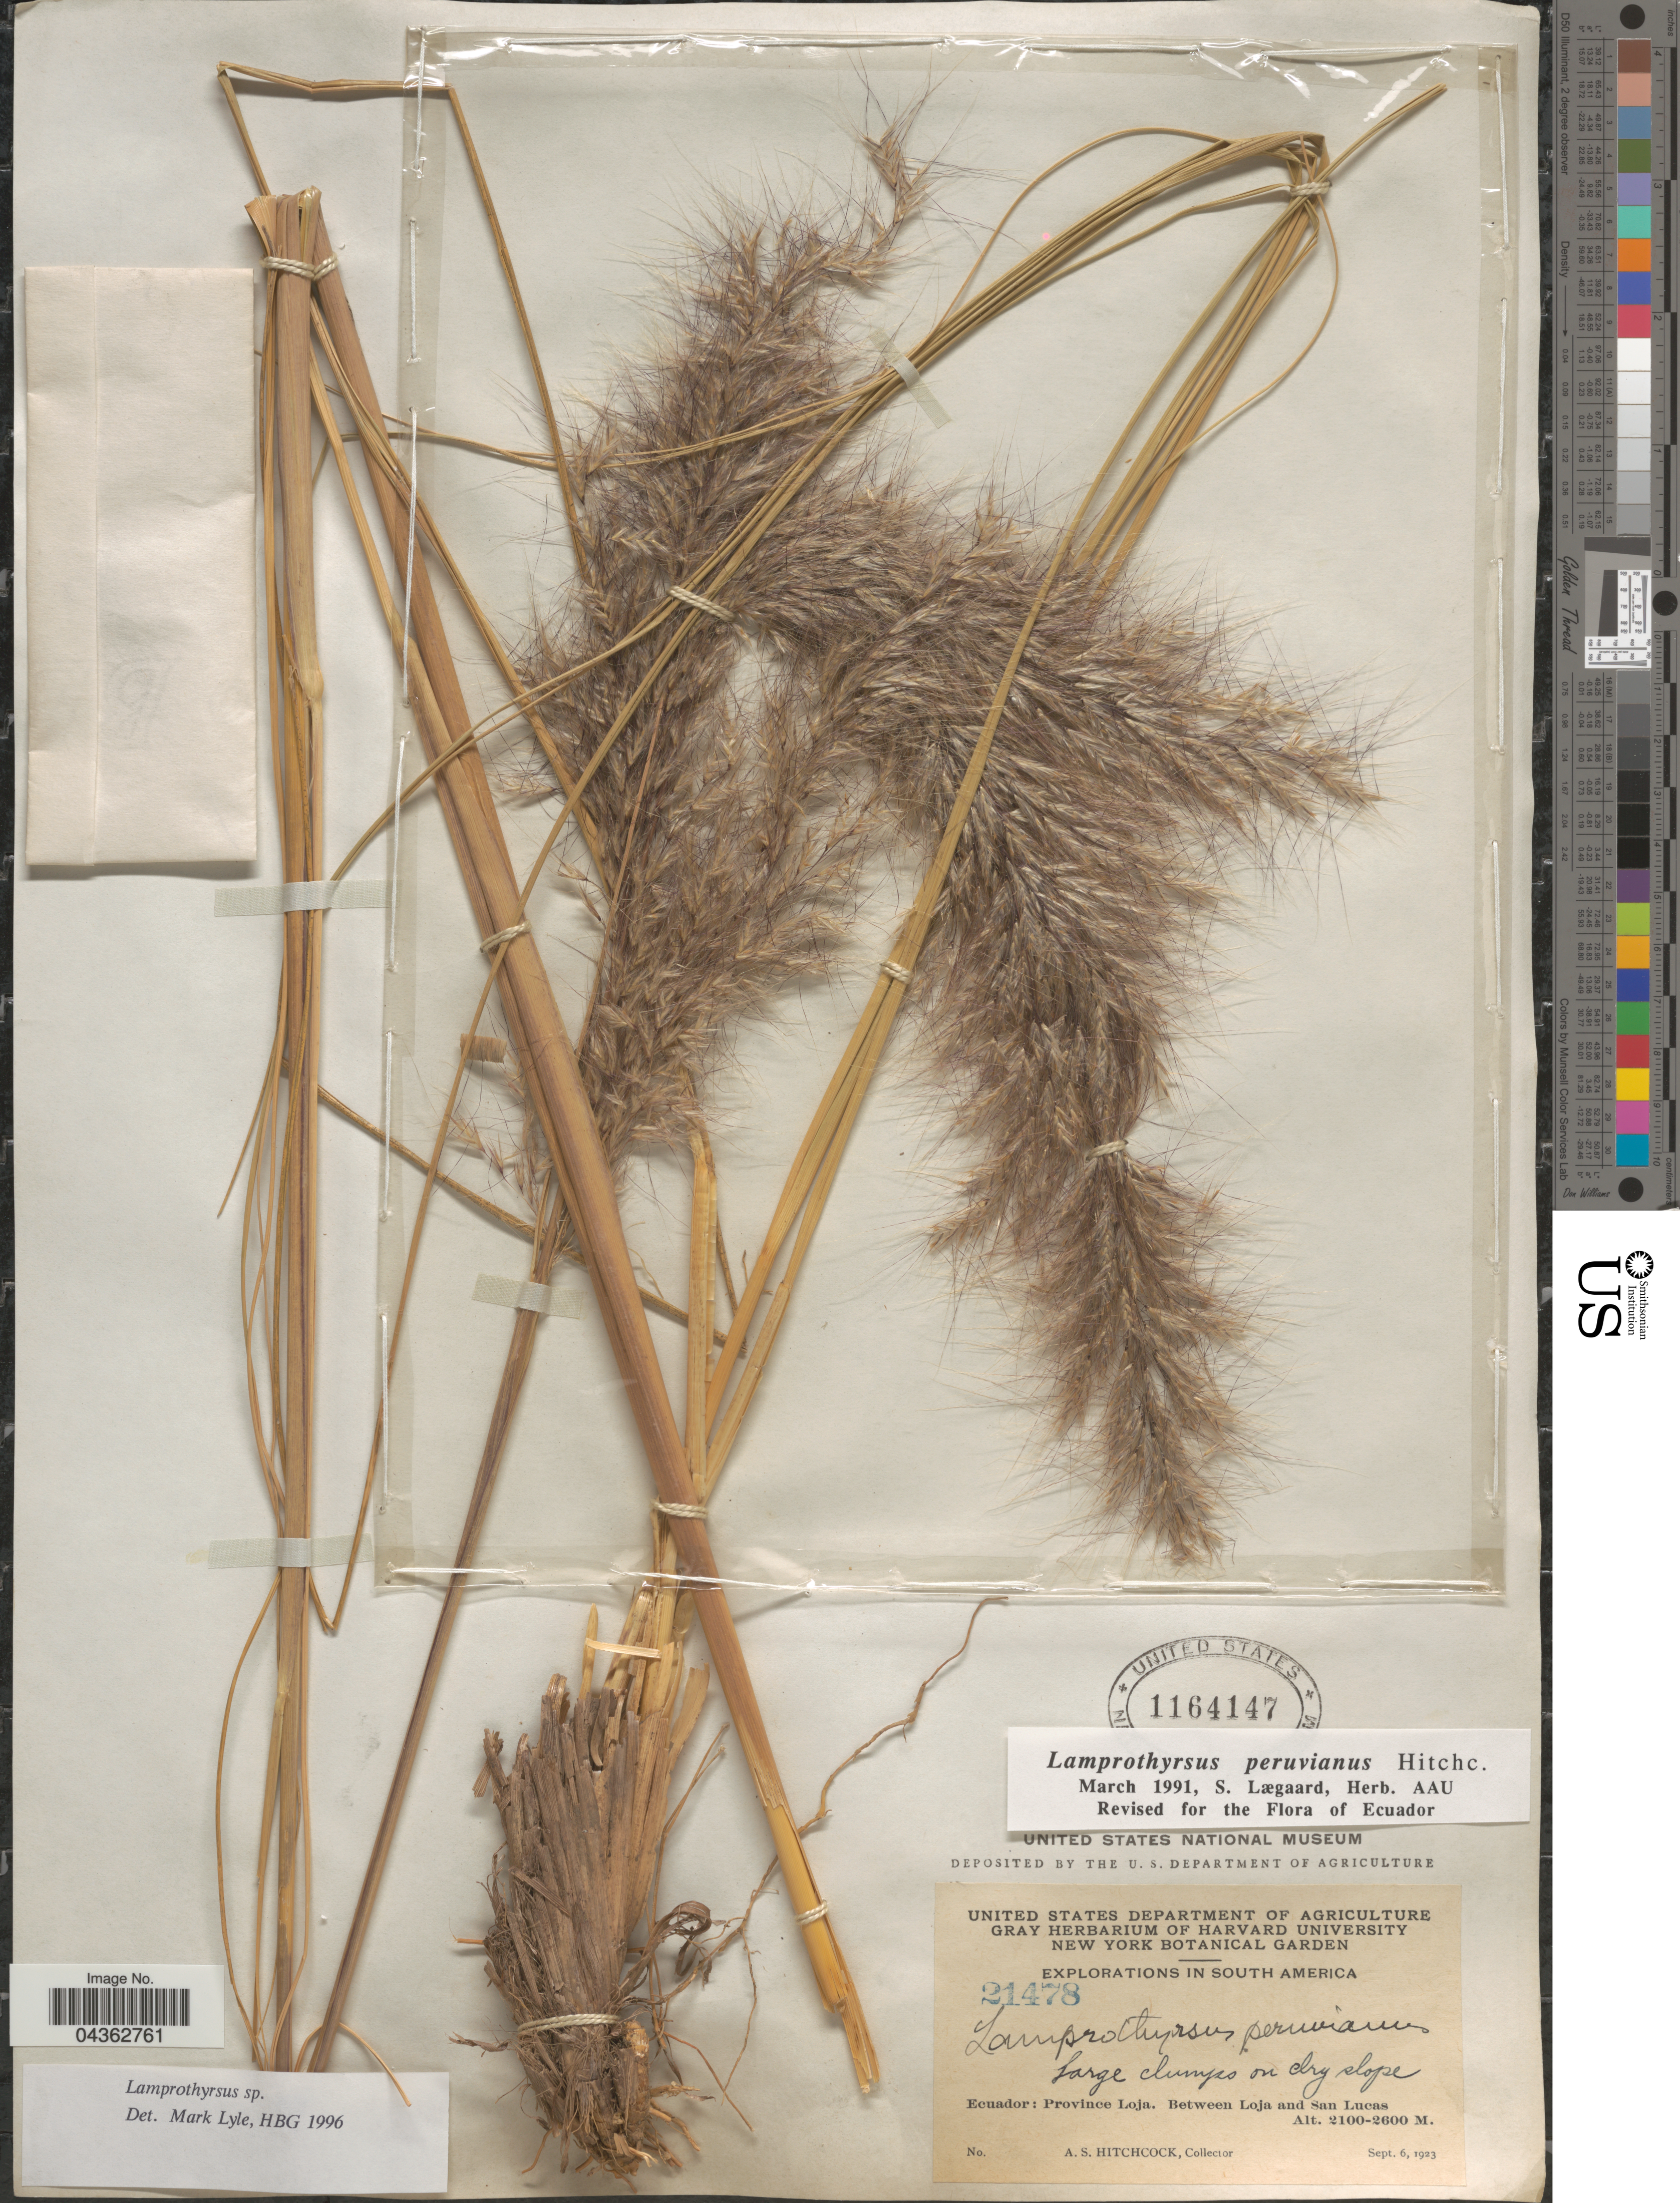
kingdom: Plantae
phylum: Tracheophyta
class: Liliopsida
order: Poales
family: Poaceae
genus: Cortaderia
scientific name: Cortaderia peruviana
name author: (Hitchc.) N.P. Barker & H.P. Linder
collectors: A. S. Hitchcock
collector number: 21478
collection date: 1923-09-06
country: Ecuador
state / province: Loja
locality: Explorations in South America. Between Loja and San Lucas.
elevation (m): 2100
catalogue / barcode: US 1164147